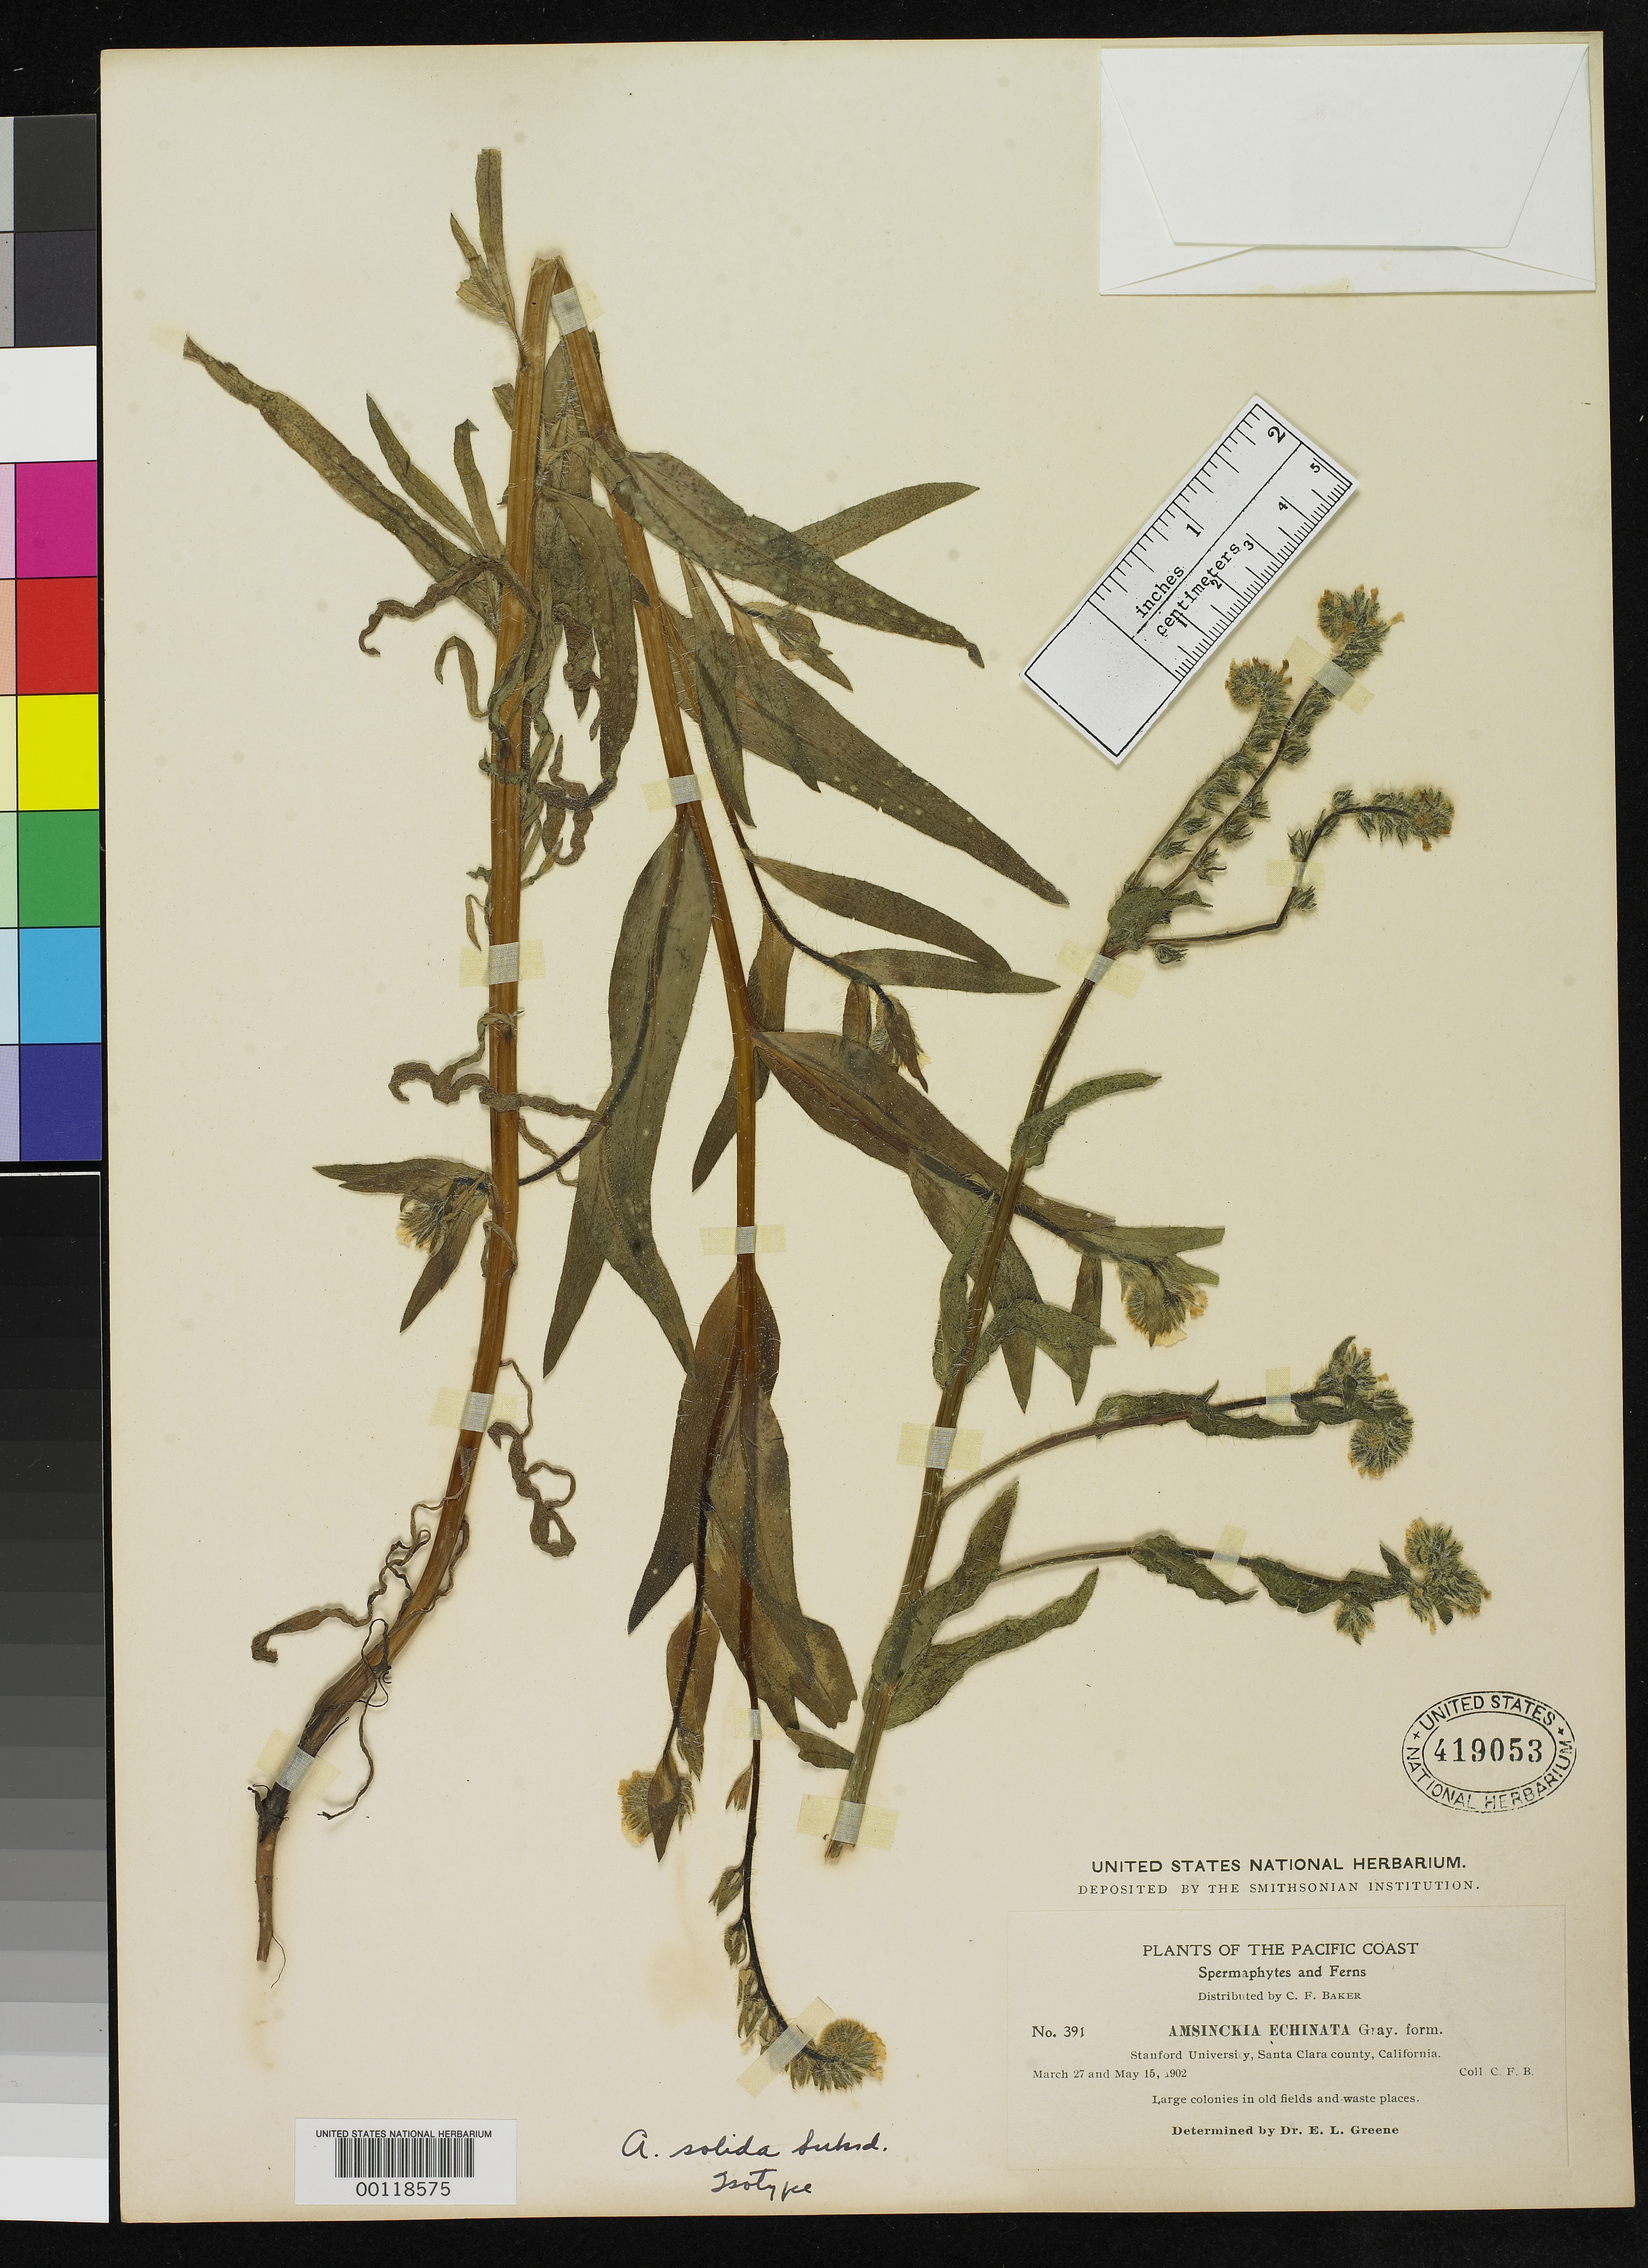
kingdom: Plantae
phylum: Tracheophyta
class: Magnoliopsida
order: Boraginales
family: Boraginaceae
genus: Amsinckia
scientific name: Amsinckia solida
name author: Suksd.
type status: Isotype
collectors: C. F. Baker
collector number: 391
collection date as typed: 27 Mar 1902 to 15 May 1902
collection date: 1902-03-27/1902-05-15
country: United States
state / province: California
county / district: Santa Clara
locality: Stanford University.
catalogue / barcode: US 419053